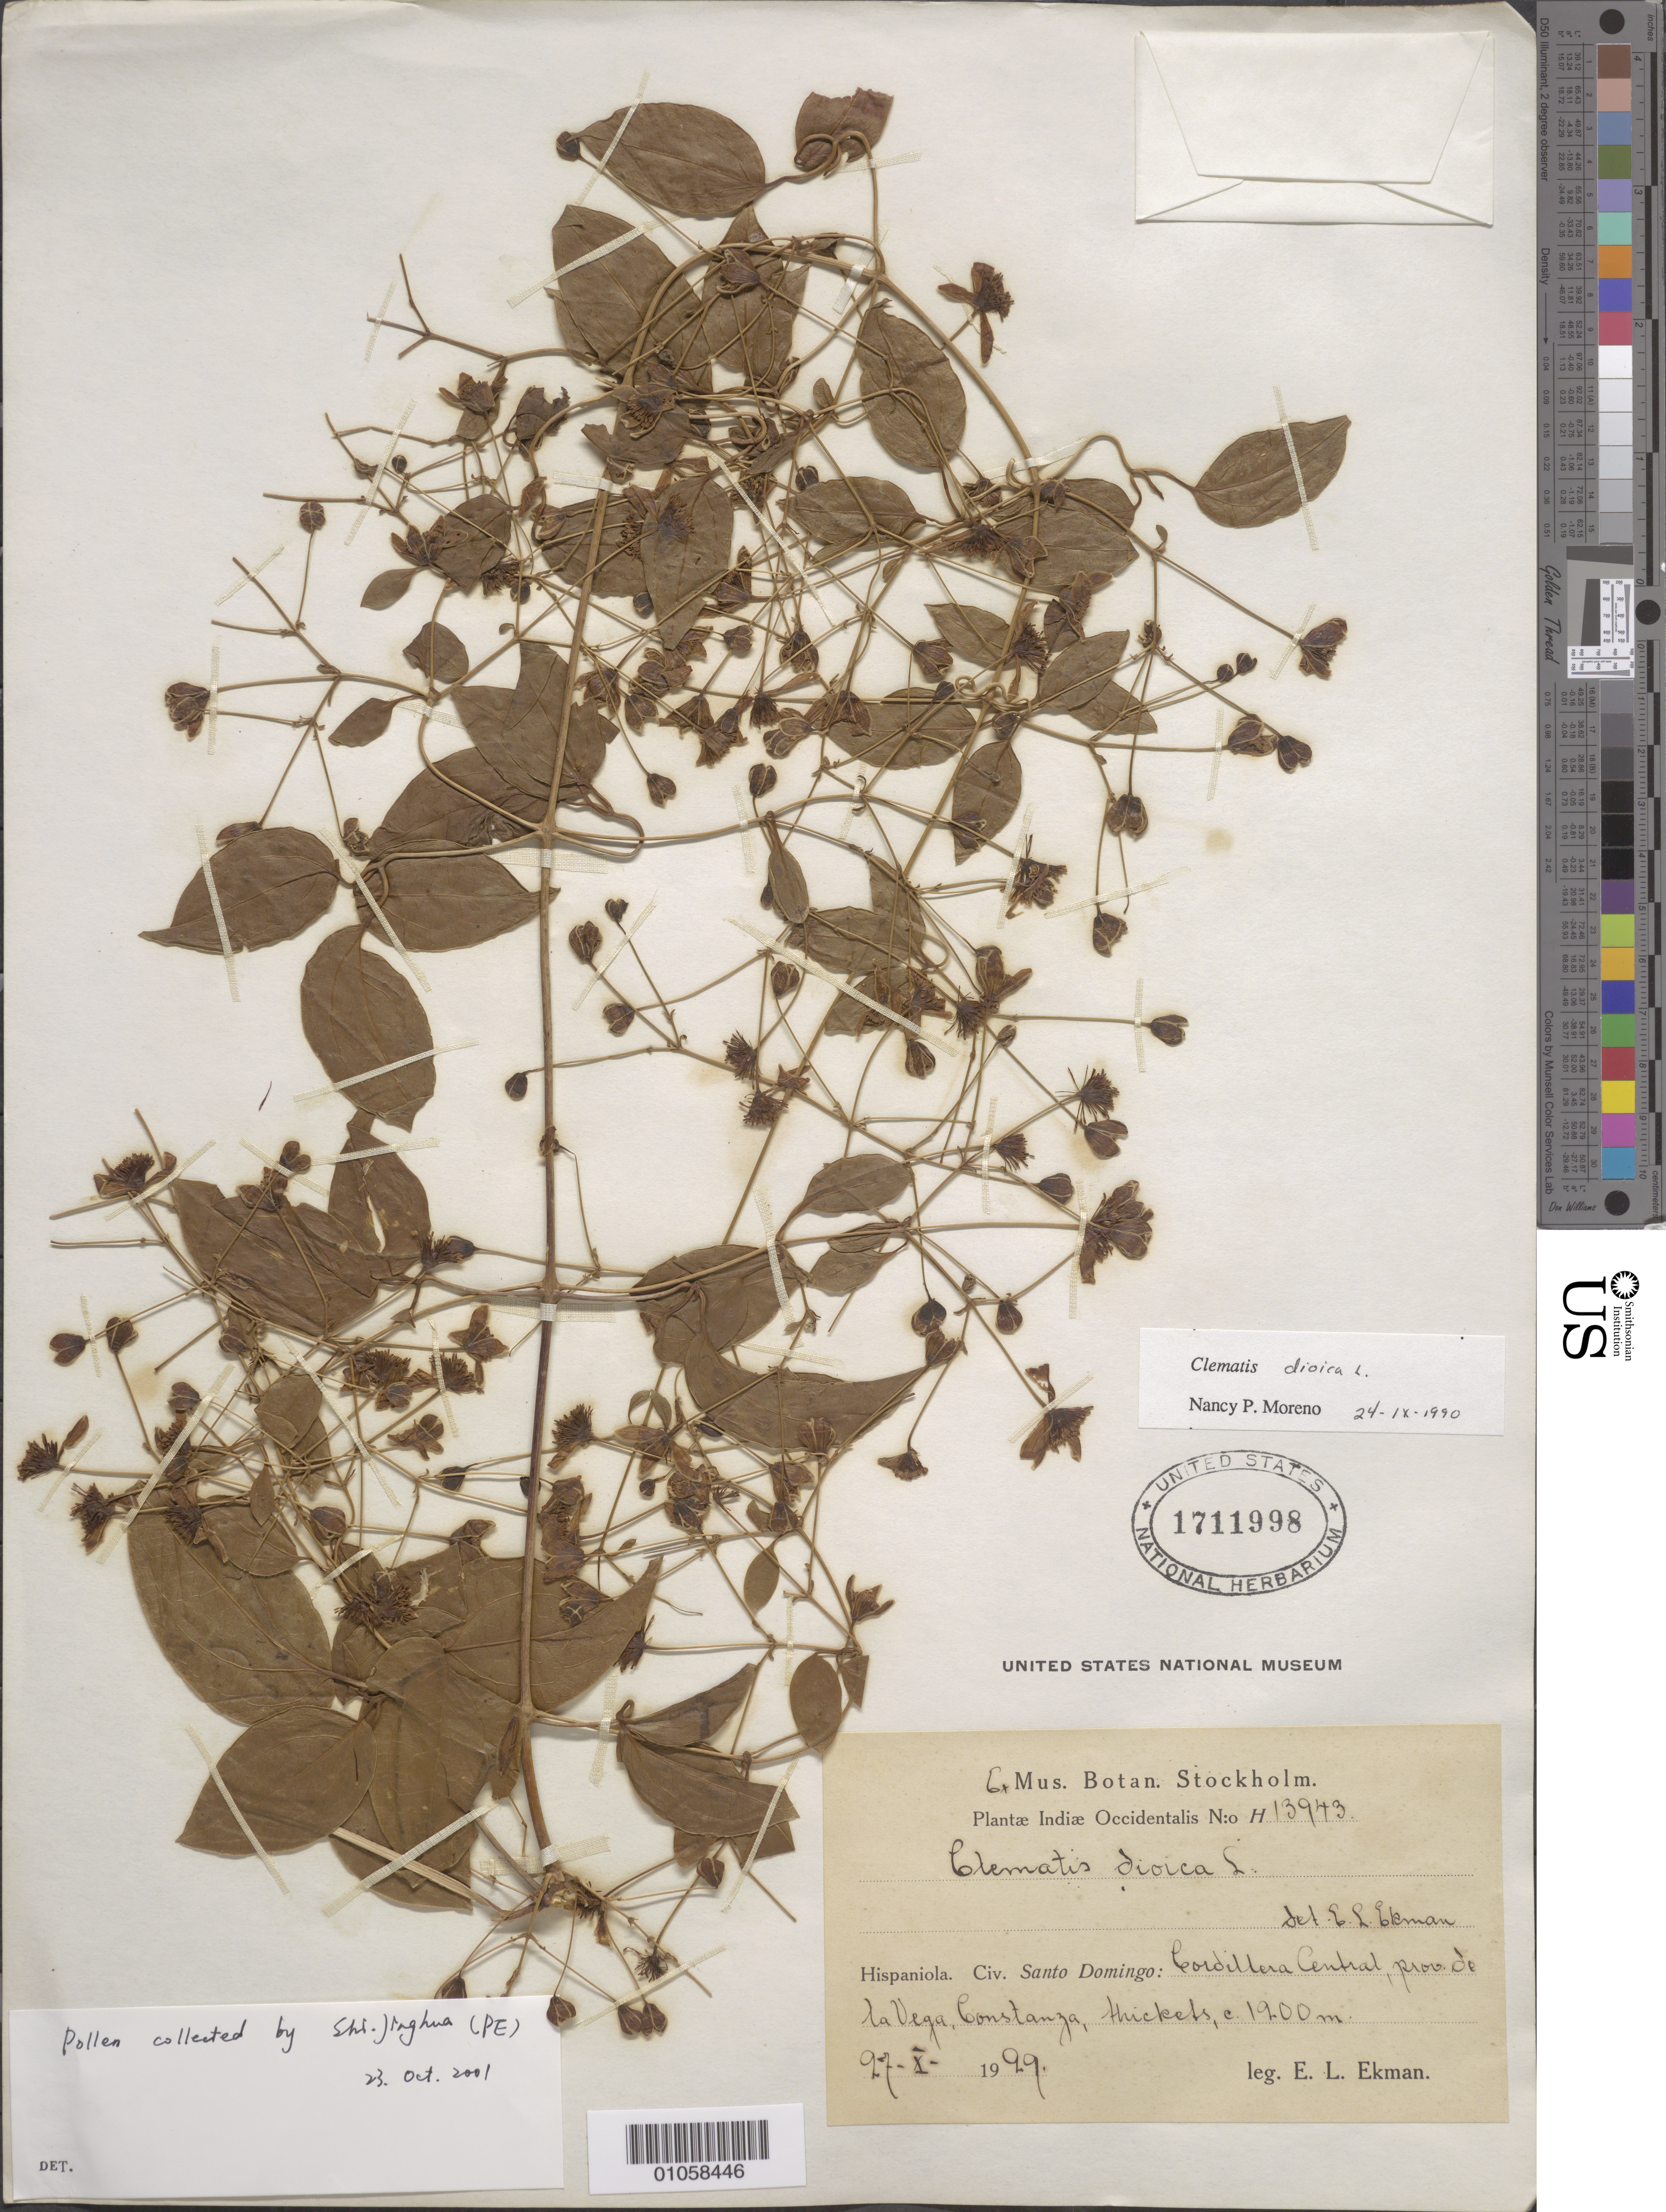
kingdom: Plantae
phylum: Tracheophyta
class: Magnoliopsida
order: Ranunculales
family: Ranunculaceae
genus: Clematis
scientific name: Clematis dioica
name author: L.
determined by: Moreno, N. P.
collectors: E. L. Ekman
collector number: H 13943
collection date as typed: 27 Oct 1929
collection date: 1929-10-27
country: Dominican Republic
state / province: La Vega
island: Hispaniola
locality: Cordillera Central, Constanza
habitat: Thickets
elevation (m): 1200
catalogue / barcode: US 1711998